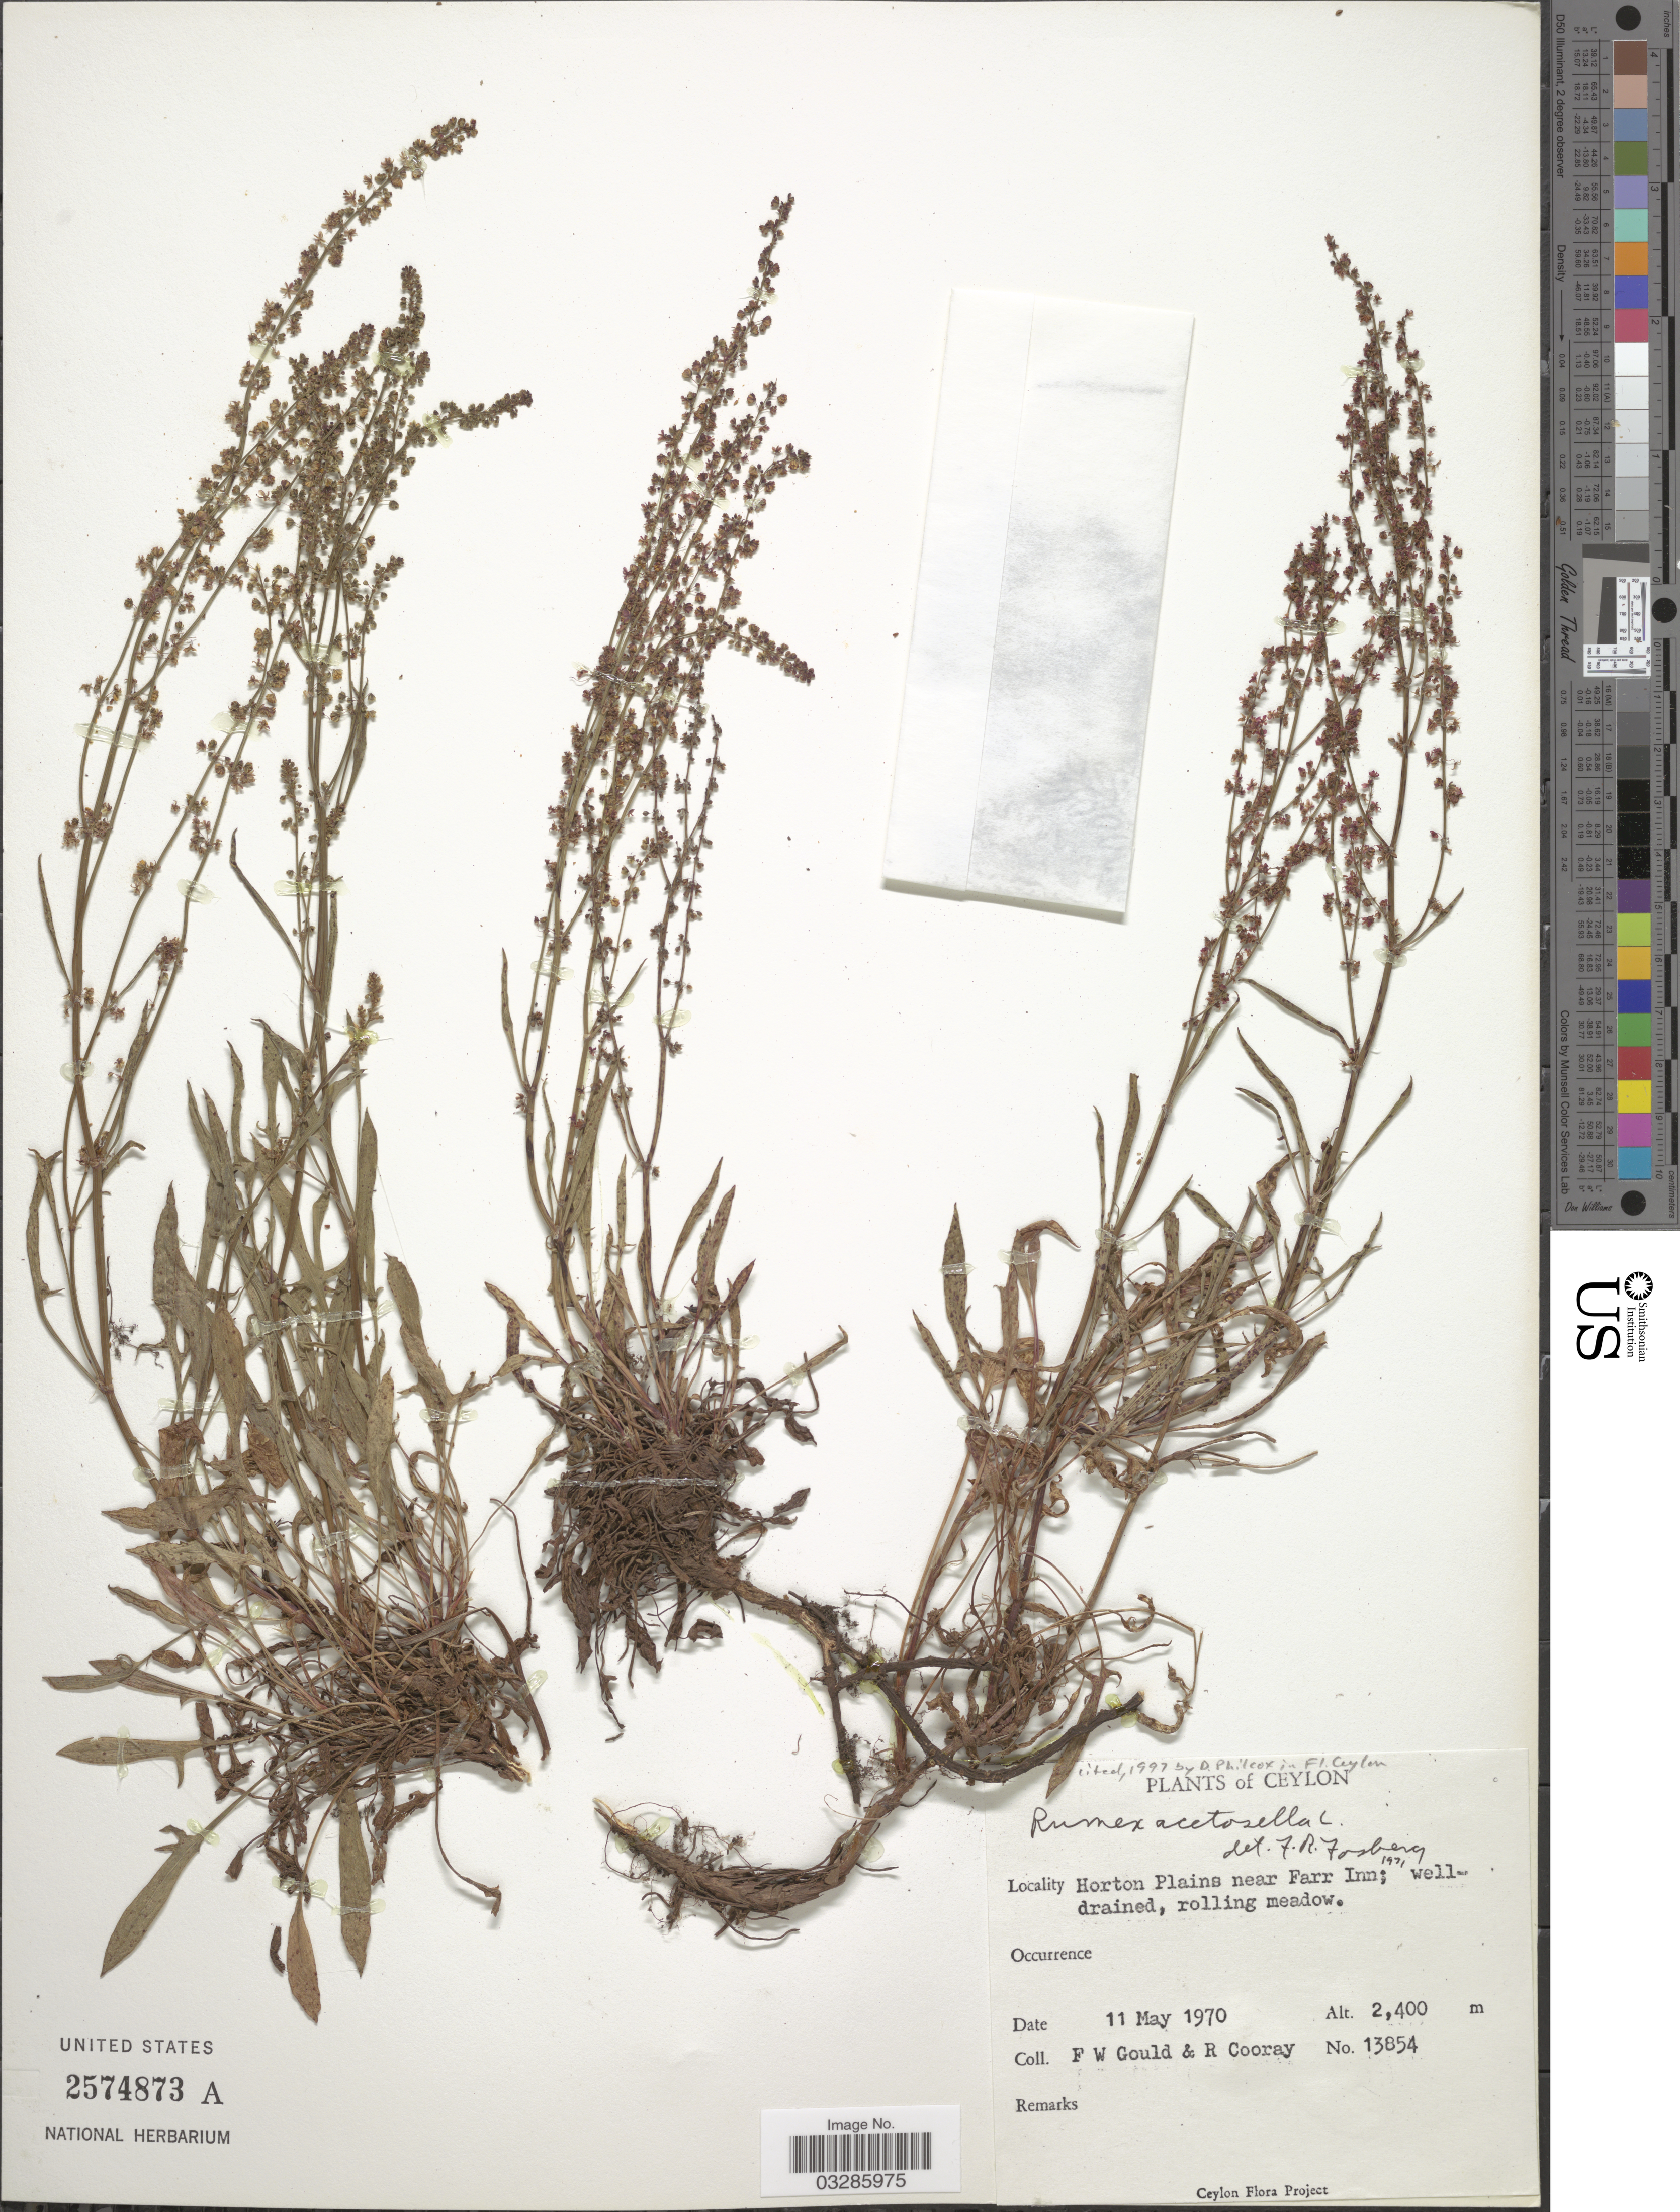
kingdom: Plantae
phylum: Tracheophyta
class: Magnoliopsida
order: Caryophyllales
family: Polygonaceae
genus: Rumex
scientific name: Rumex acetosella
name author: L.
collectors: F. W. Gould & R. Cooray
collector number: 13854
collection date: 1970-05-11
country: Sri Lanka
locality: Ceylon, Horton Plains near Farr Inn.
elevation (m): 2400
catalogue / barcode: US 2574873A